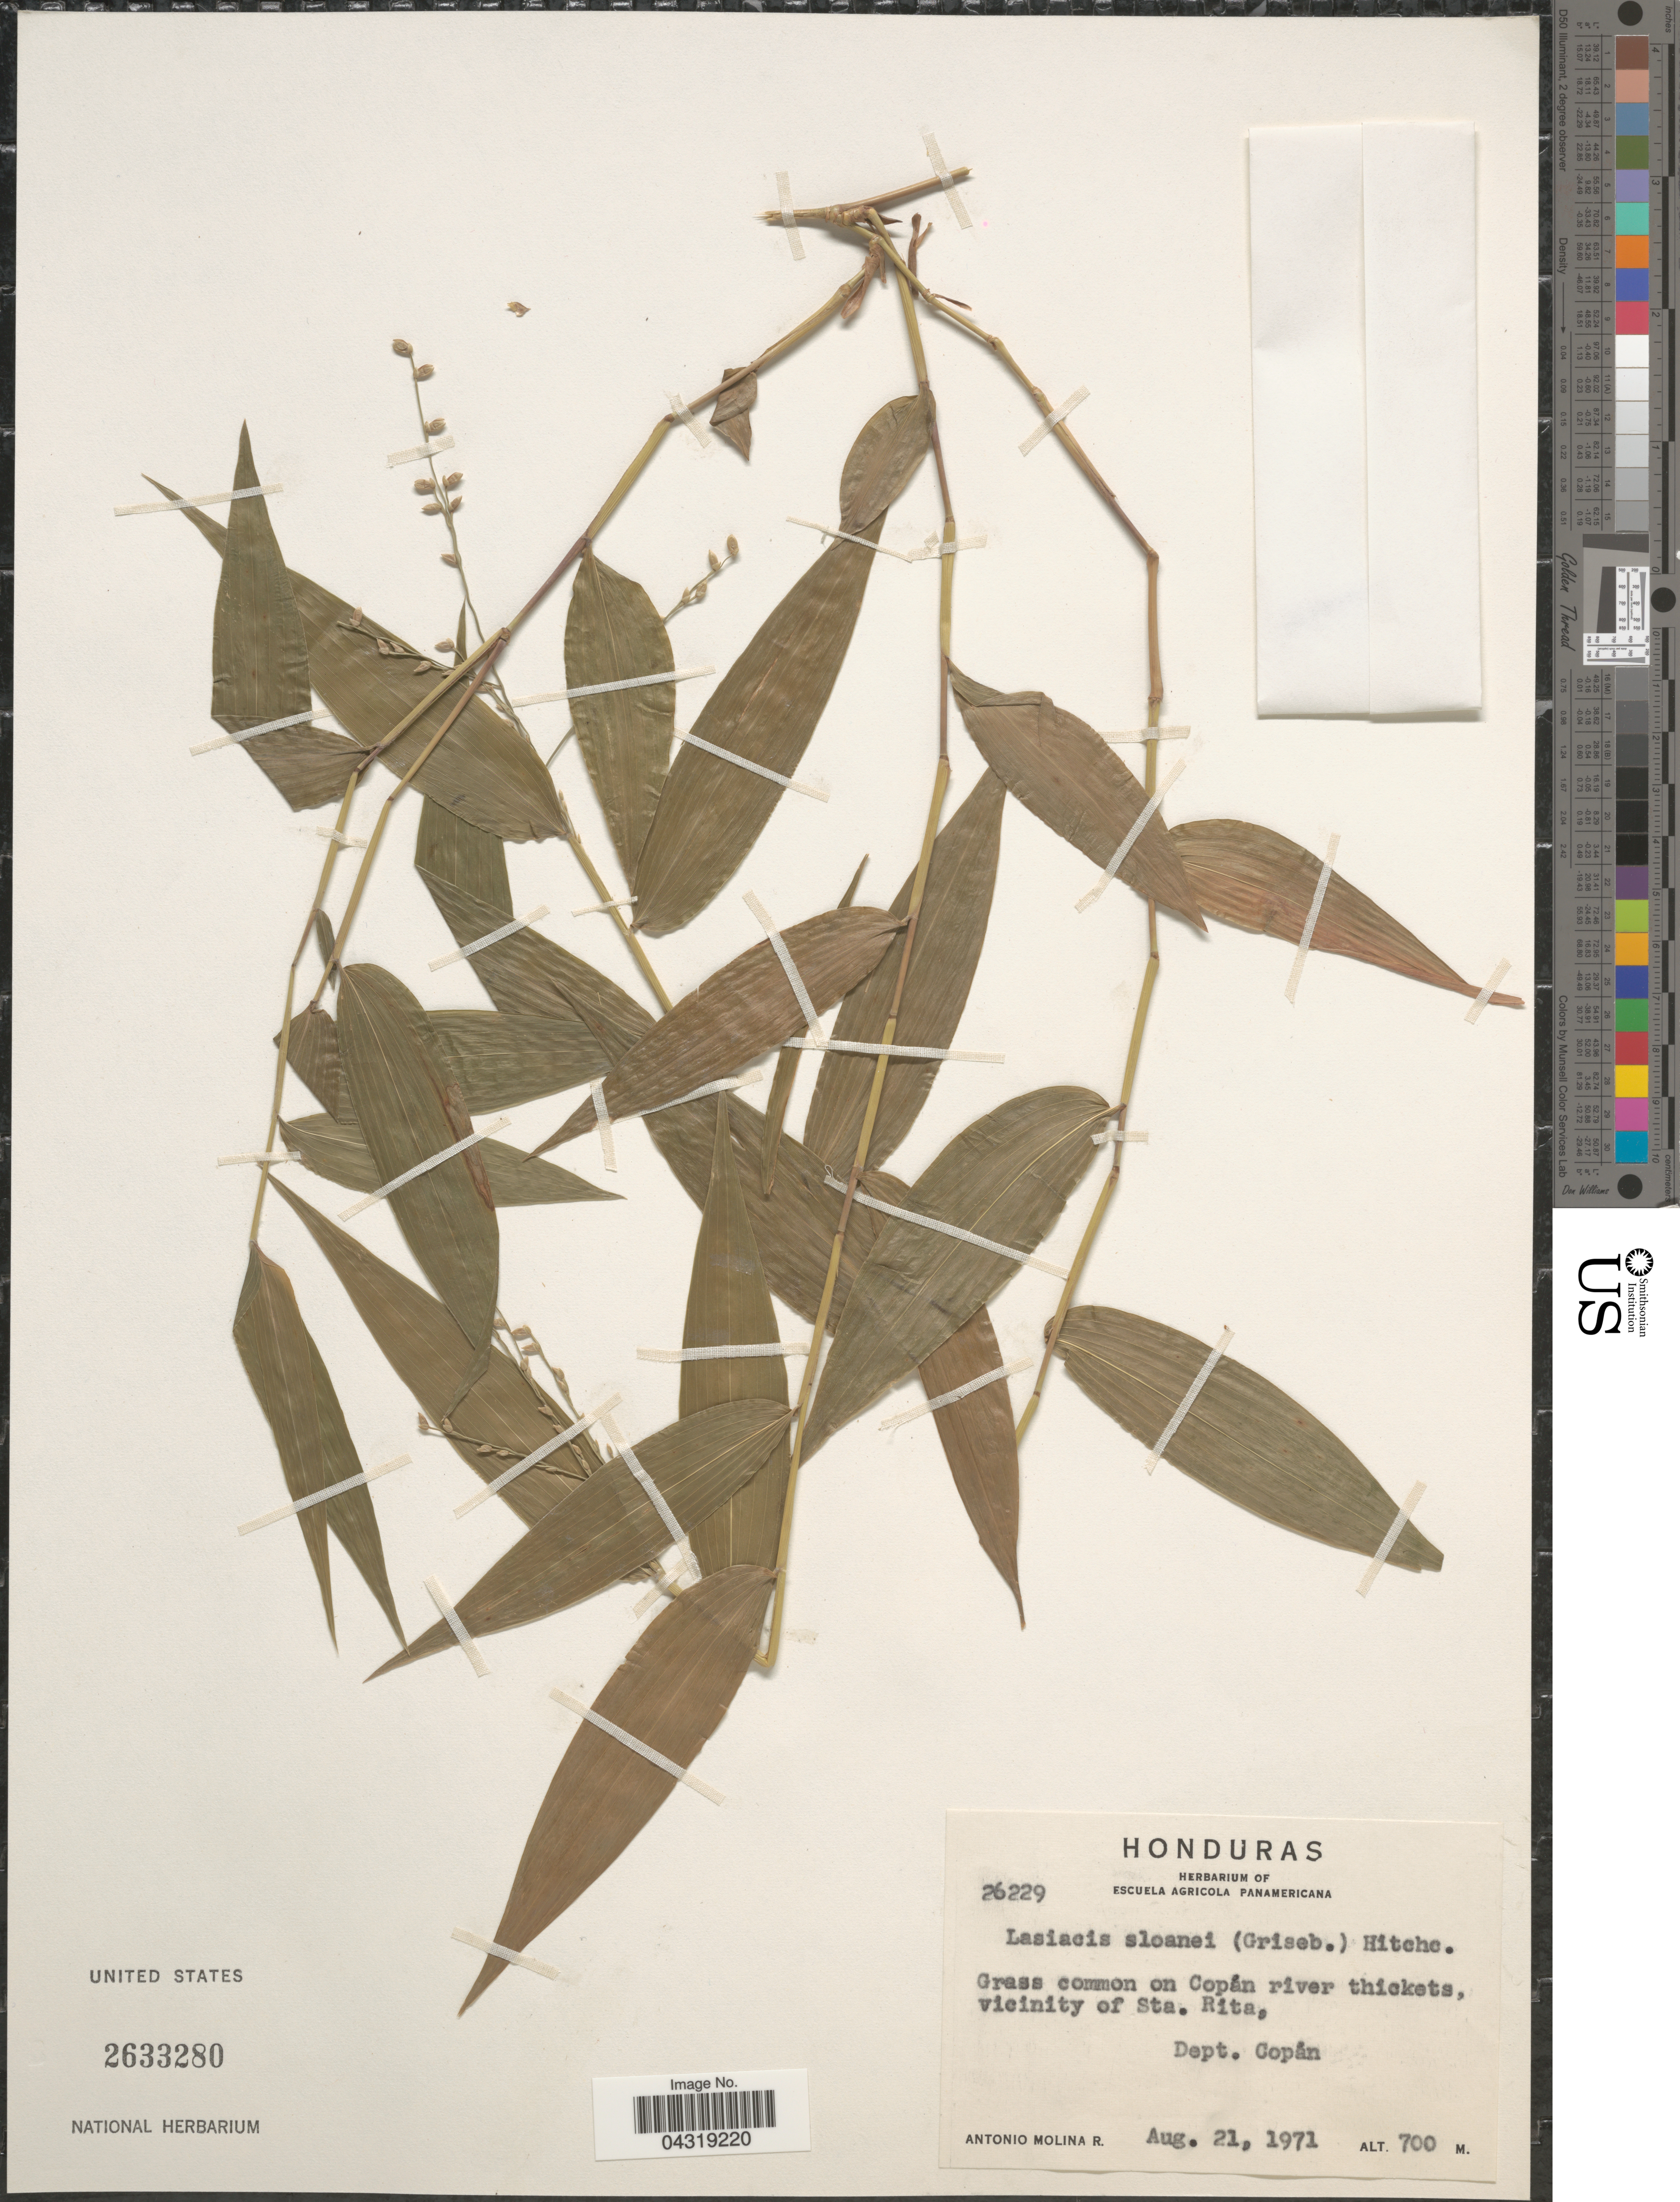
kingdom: Plantae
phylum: Tracheophyta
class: Liliopsida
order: Poales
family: Poaceae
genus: Lasiacis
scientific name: Lasiacis sloanei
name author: (Griseb.) Hitchc.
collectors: A. Molina R.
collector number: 26229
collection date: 1971-08-21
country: Honduras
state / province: Copan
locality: Grass common on Copán river thickets, vicinity of Sta. Rita, Dept. Copán.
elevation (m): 700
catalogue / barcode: US 2633280